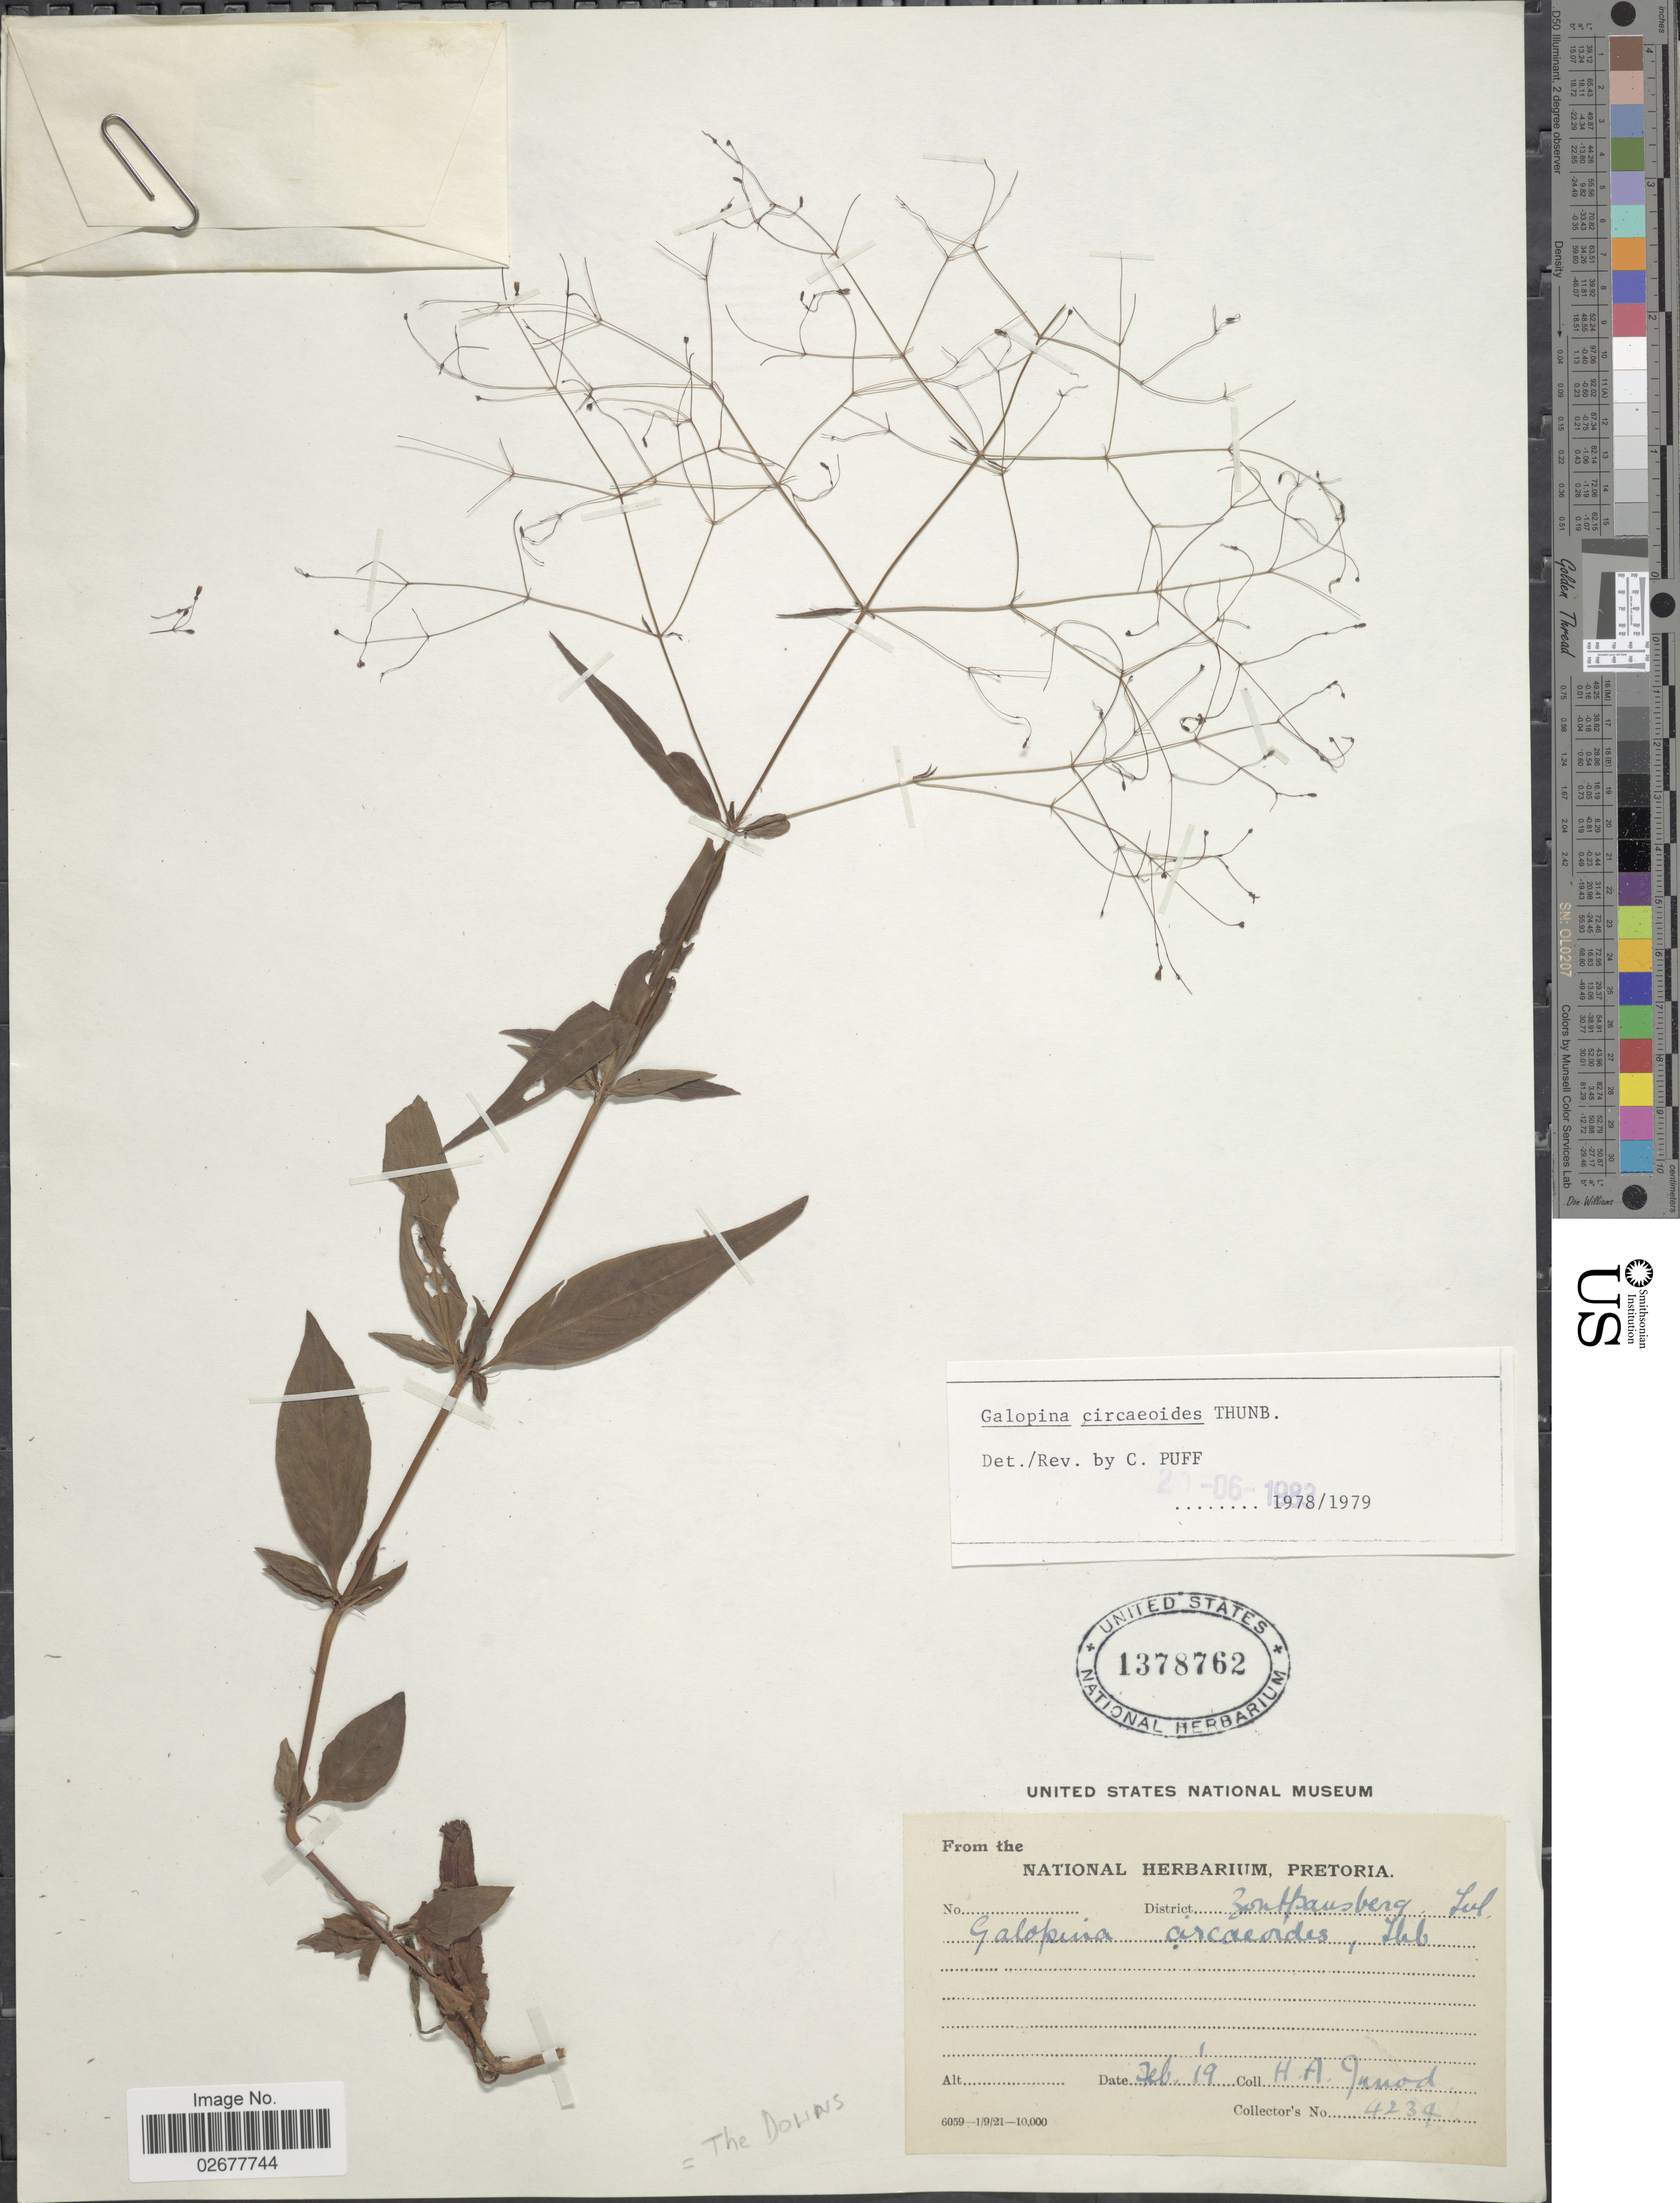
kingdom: Plantae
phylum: Tracheophyta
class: Magnoliopsida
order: Gentianales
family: Rubiaceae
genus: Galopina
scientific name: Galopina circaeoides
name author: Thunb.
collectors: H. Junod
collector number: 4234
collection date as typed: Transcribed d/m/y: /2/19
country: South Africa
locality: District: Zoutpansberg. Tul.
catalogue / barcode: US 1378762